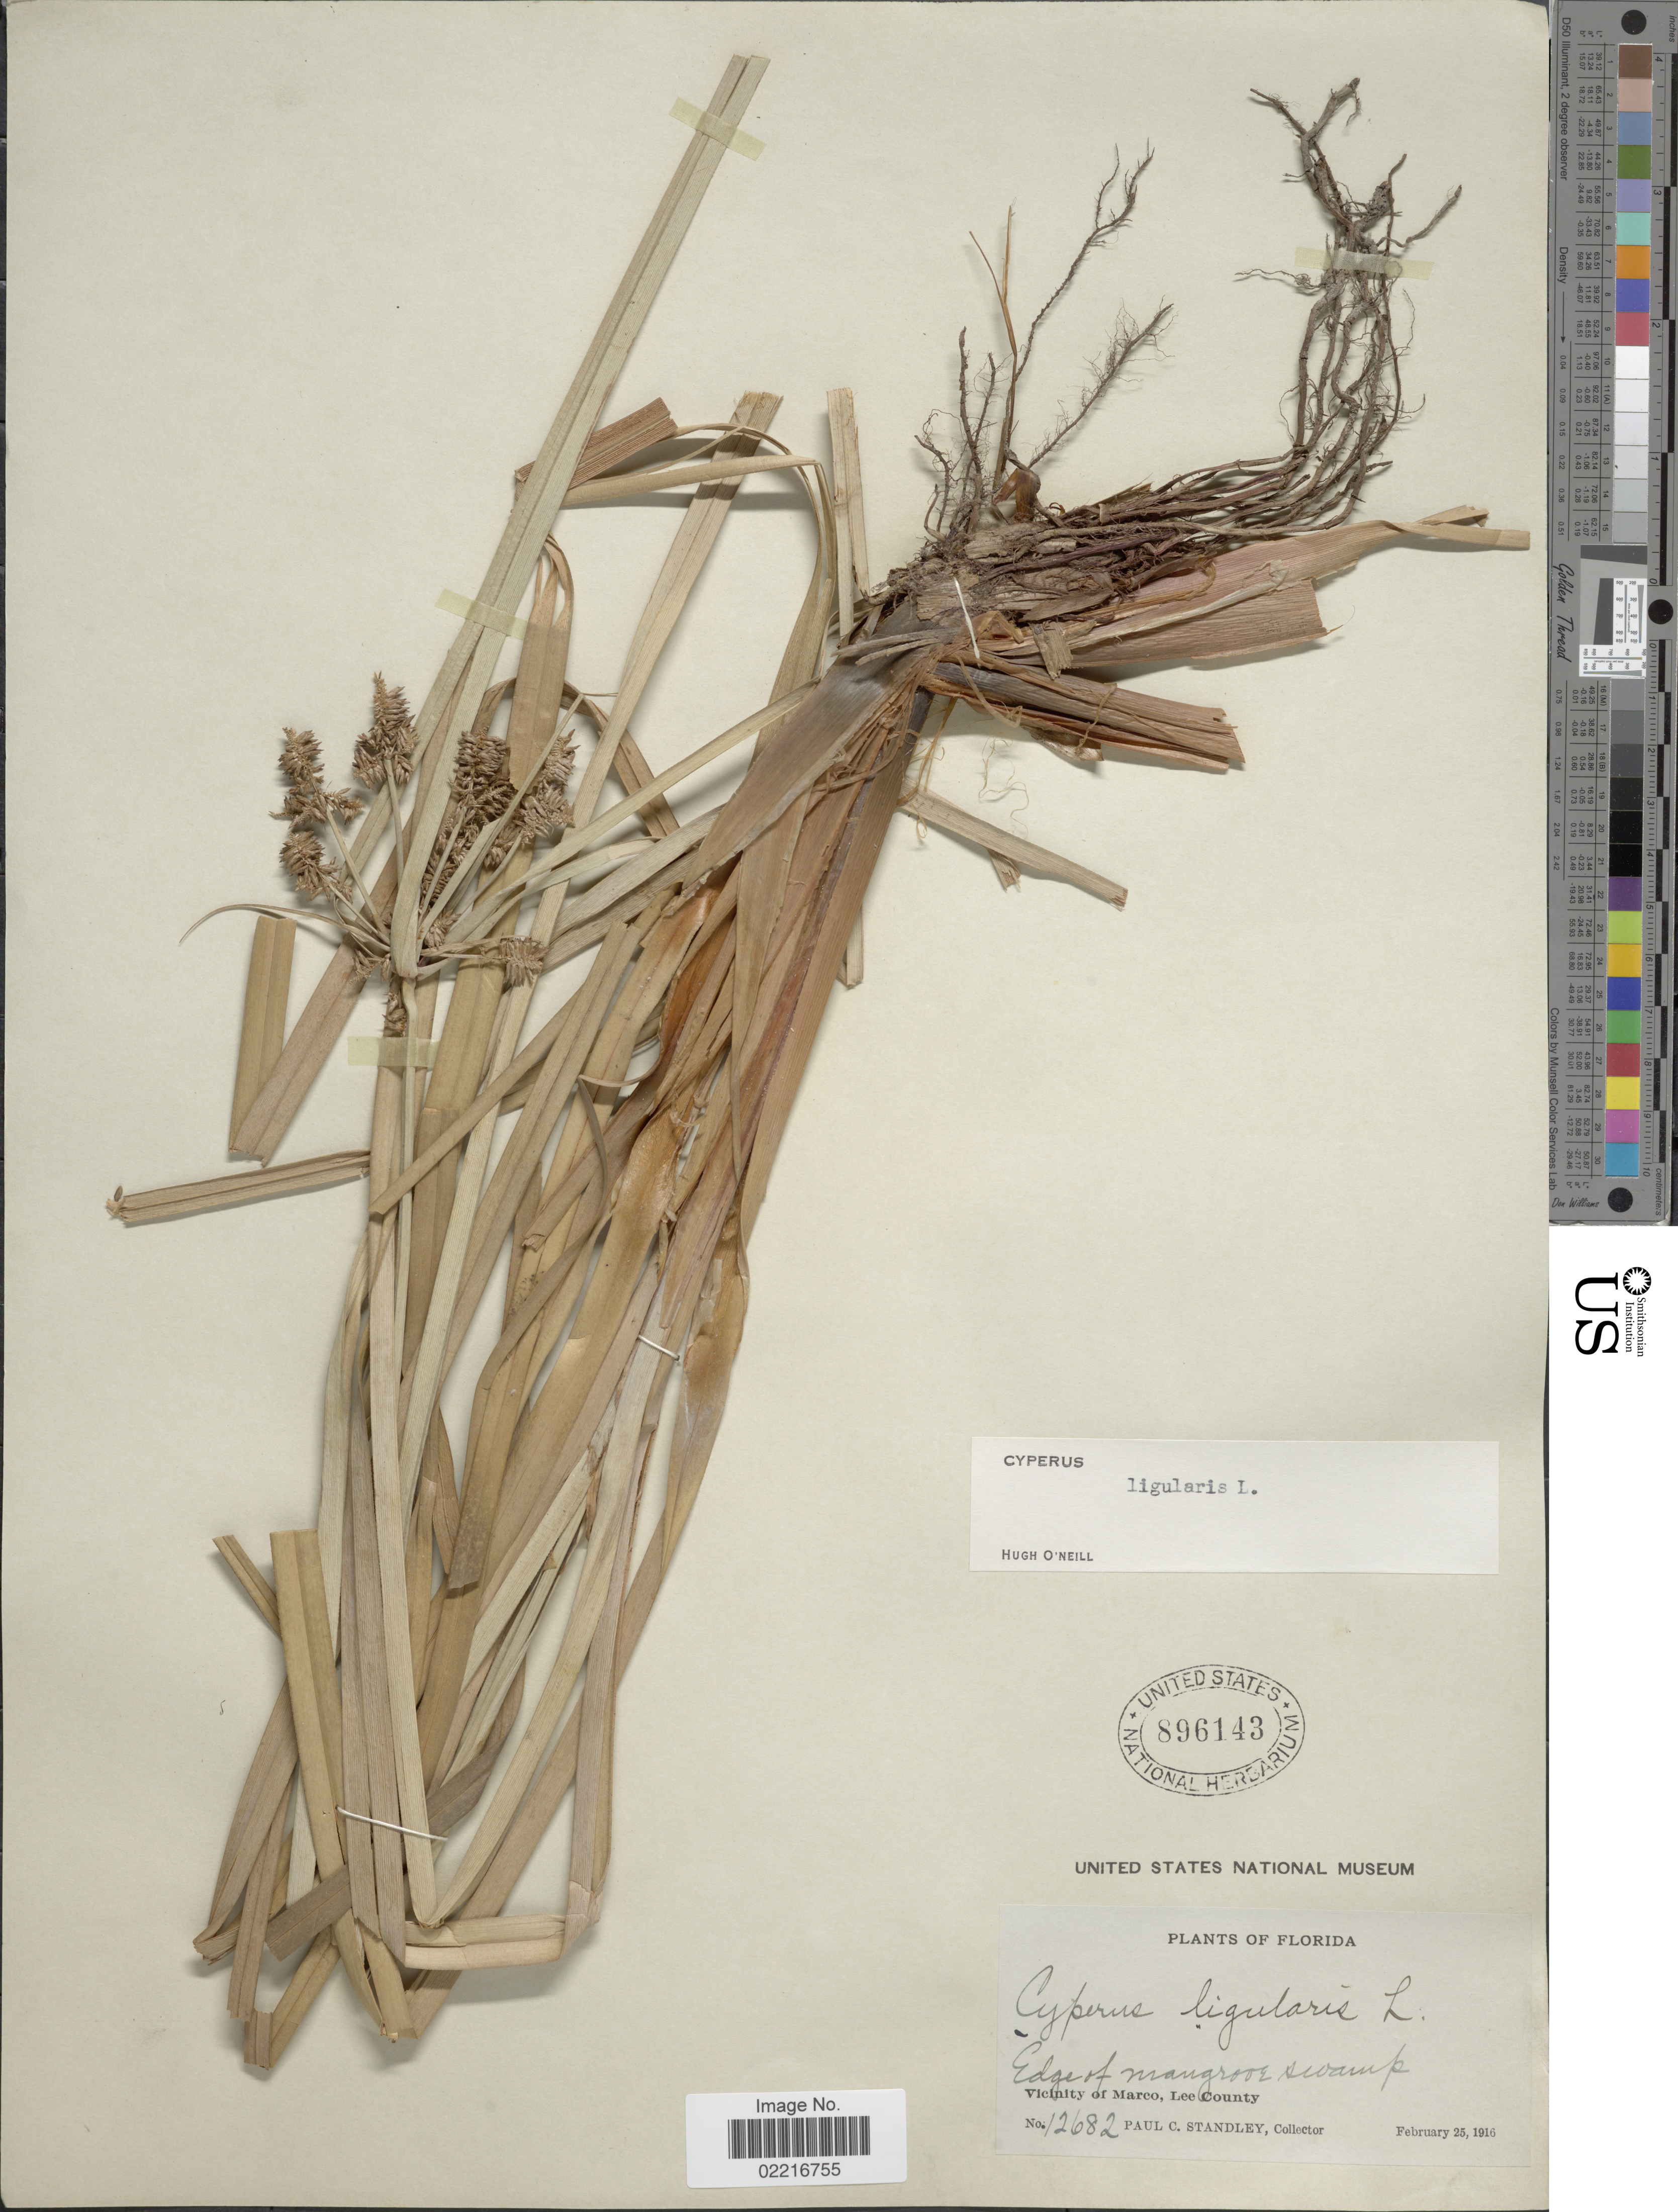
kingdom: Plantae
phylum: Tracheophyta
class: Liliopsida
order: Poales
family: Cyperaceae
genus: Cyperus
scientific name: Cyperus ligularis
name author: L.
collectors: P. C. Standley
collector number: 12682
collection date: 1916-02-25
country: United States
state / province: Florida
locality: Vicinity of Marco, Lee County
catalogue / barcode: US 896143